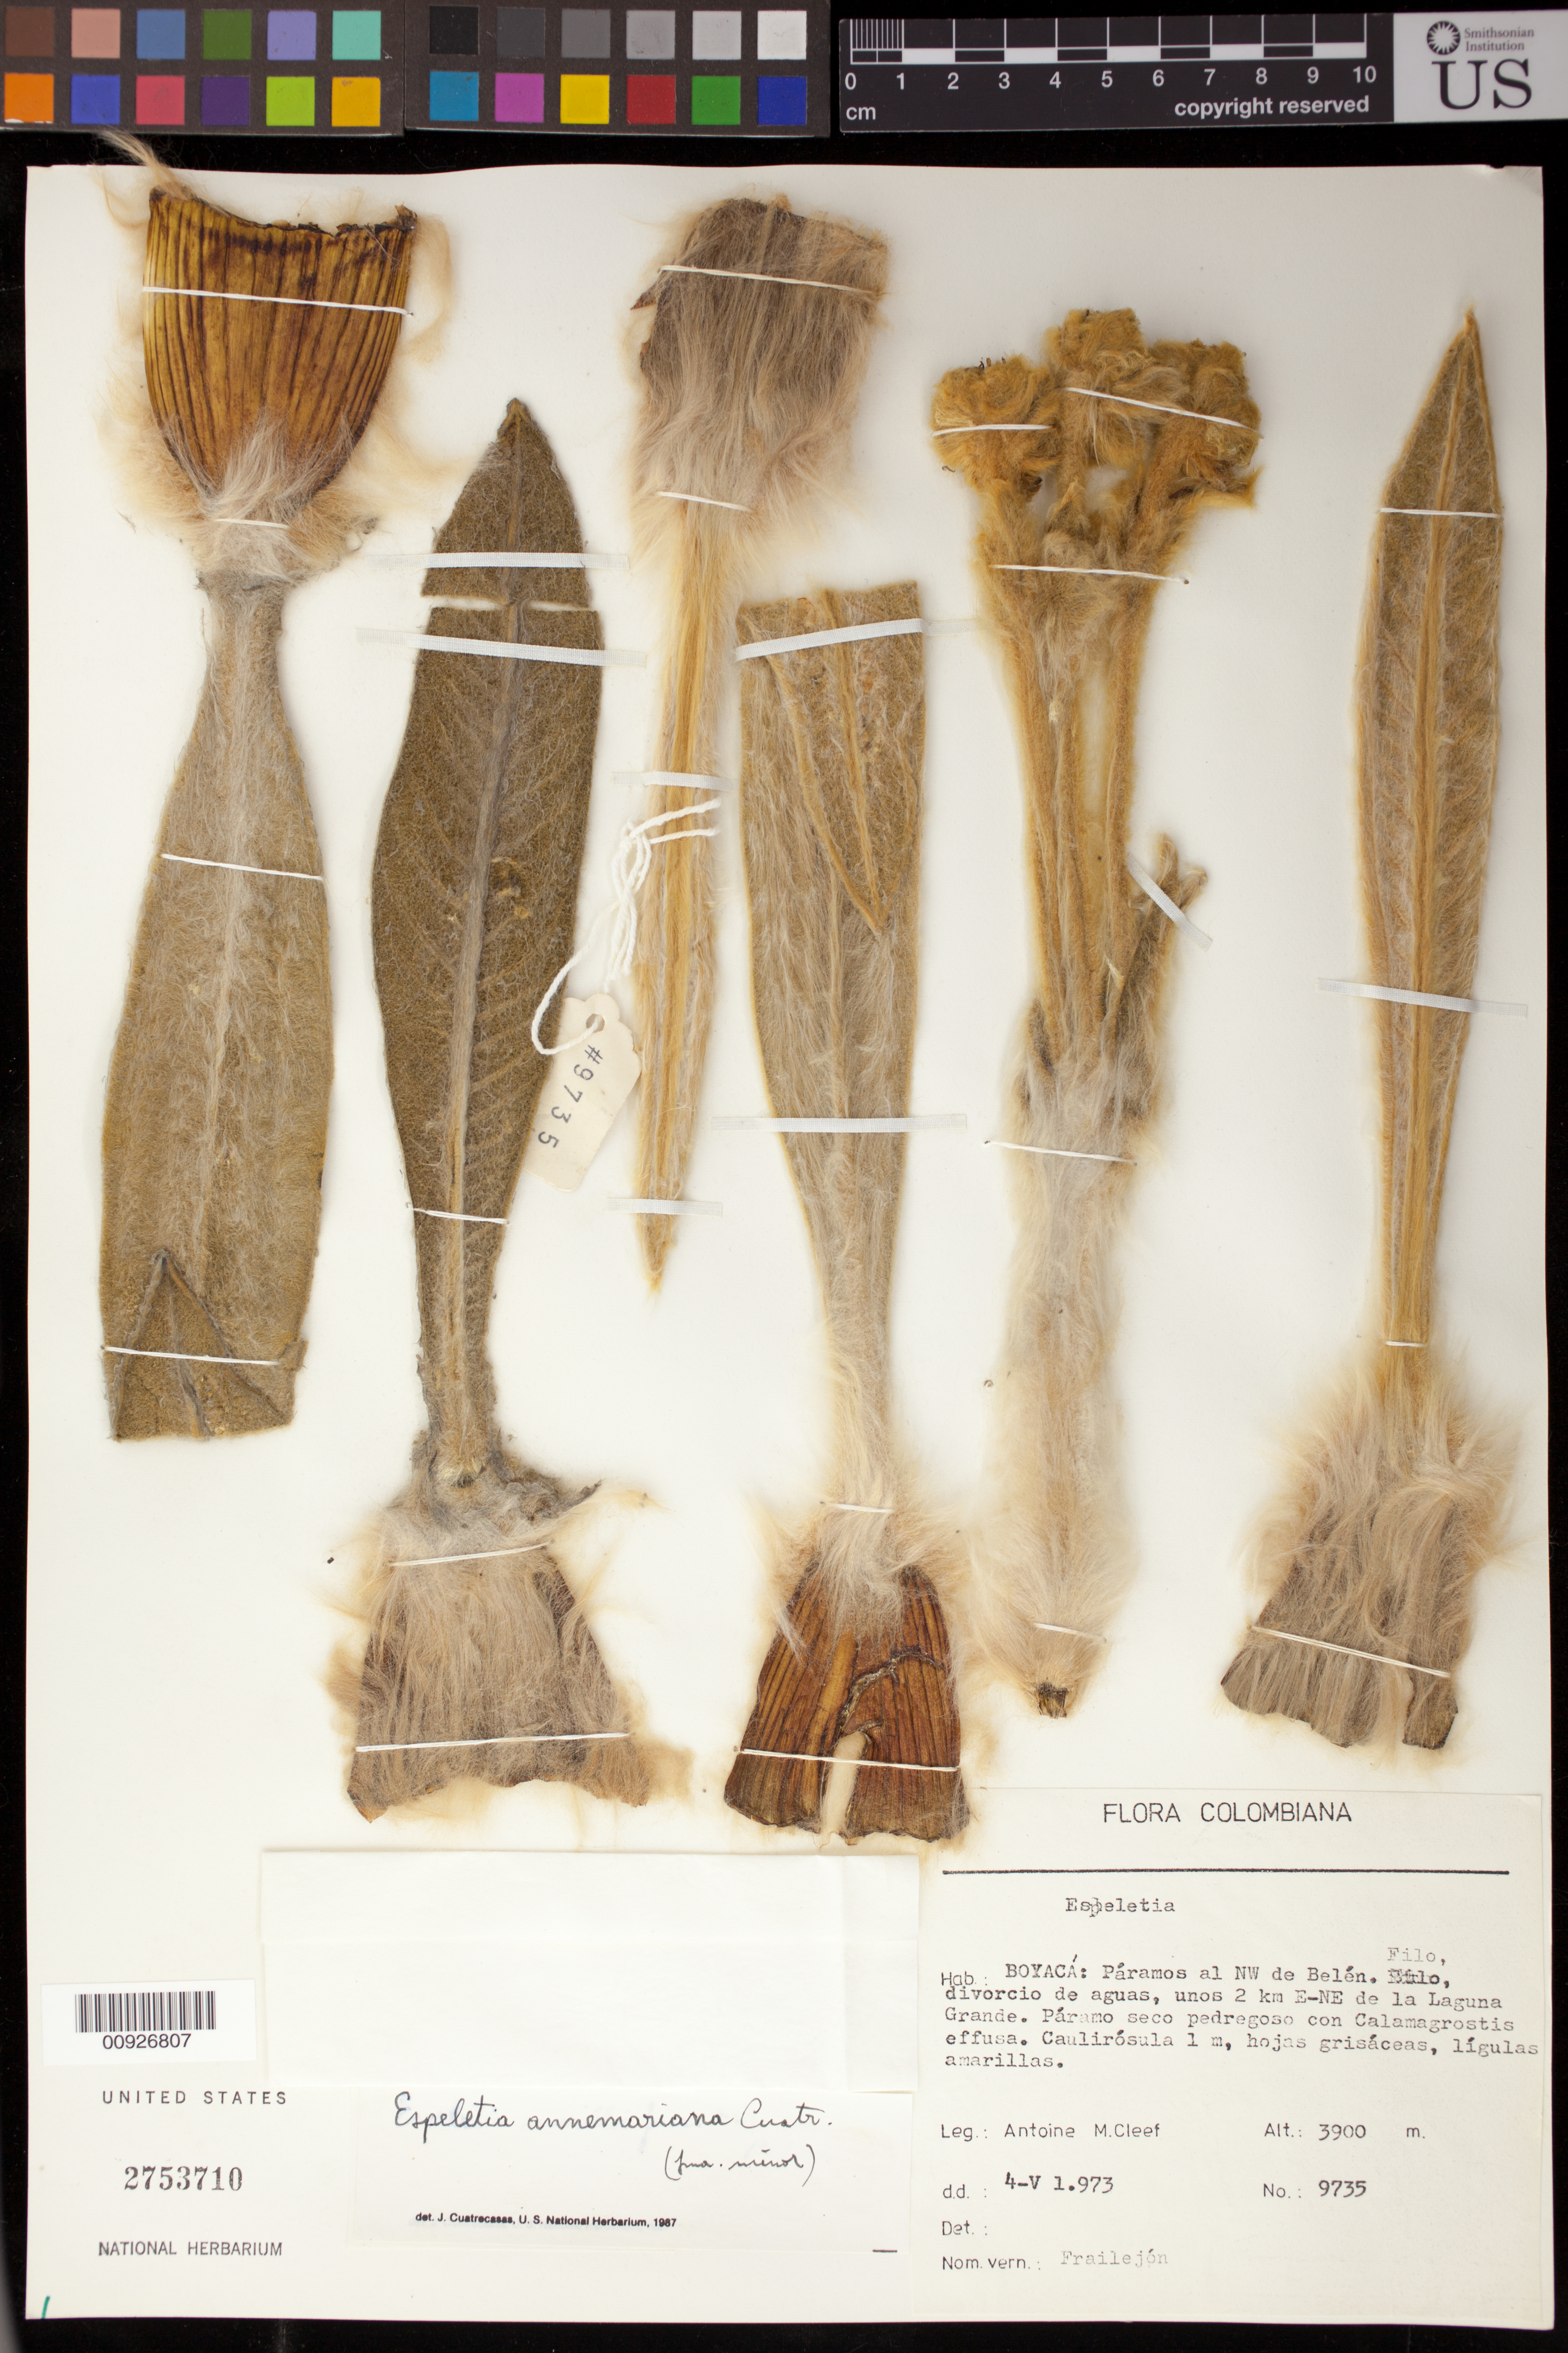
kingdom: Plantae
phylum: Tracheophyta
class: Magnoliopsida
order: Asterales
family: Asteraceae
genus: Espeletia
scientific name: Espeletia annemariana f. minor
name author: Cuatrec.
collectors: A. M. Cleef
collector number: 9735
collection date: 1973-05-04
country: Colombia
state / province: Boyacá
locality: Páramos all NW de Belén. Filo, divorcio de aguas, unos 2 km. E-NE de la Laguna Grande.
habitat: Páramo seco pedregoso con Calamagrostis effusa.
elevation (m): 3900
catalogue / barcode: US 2753710